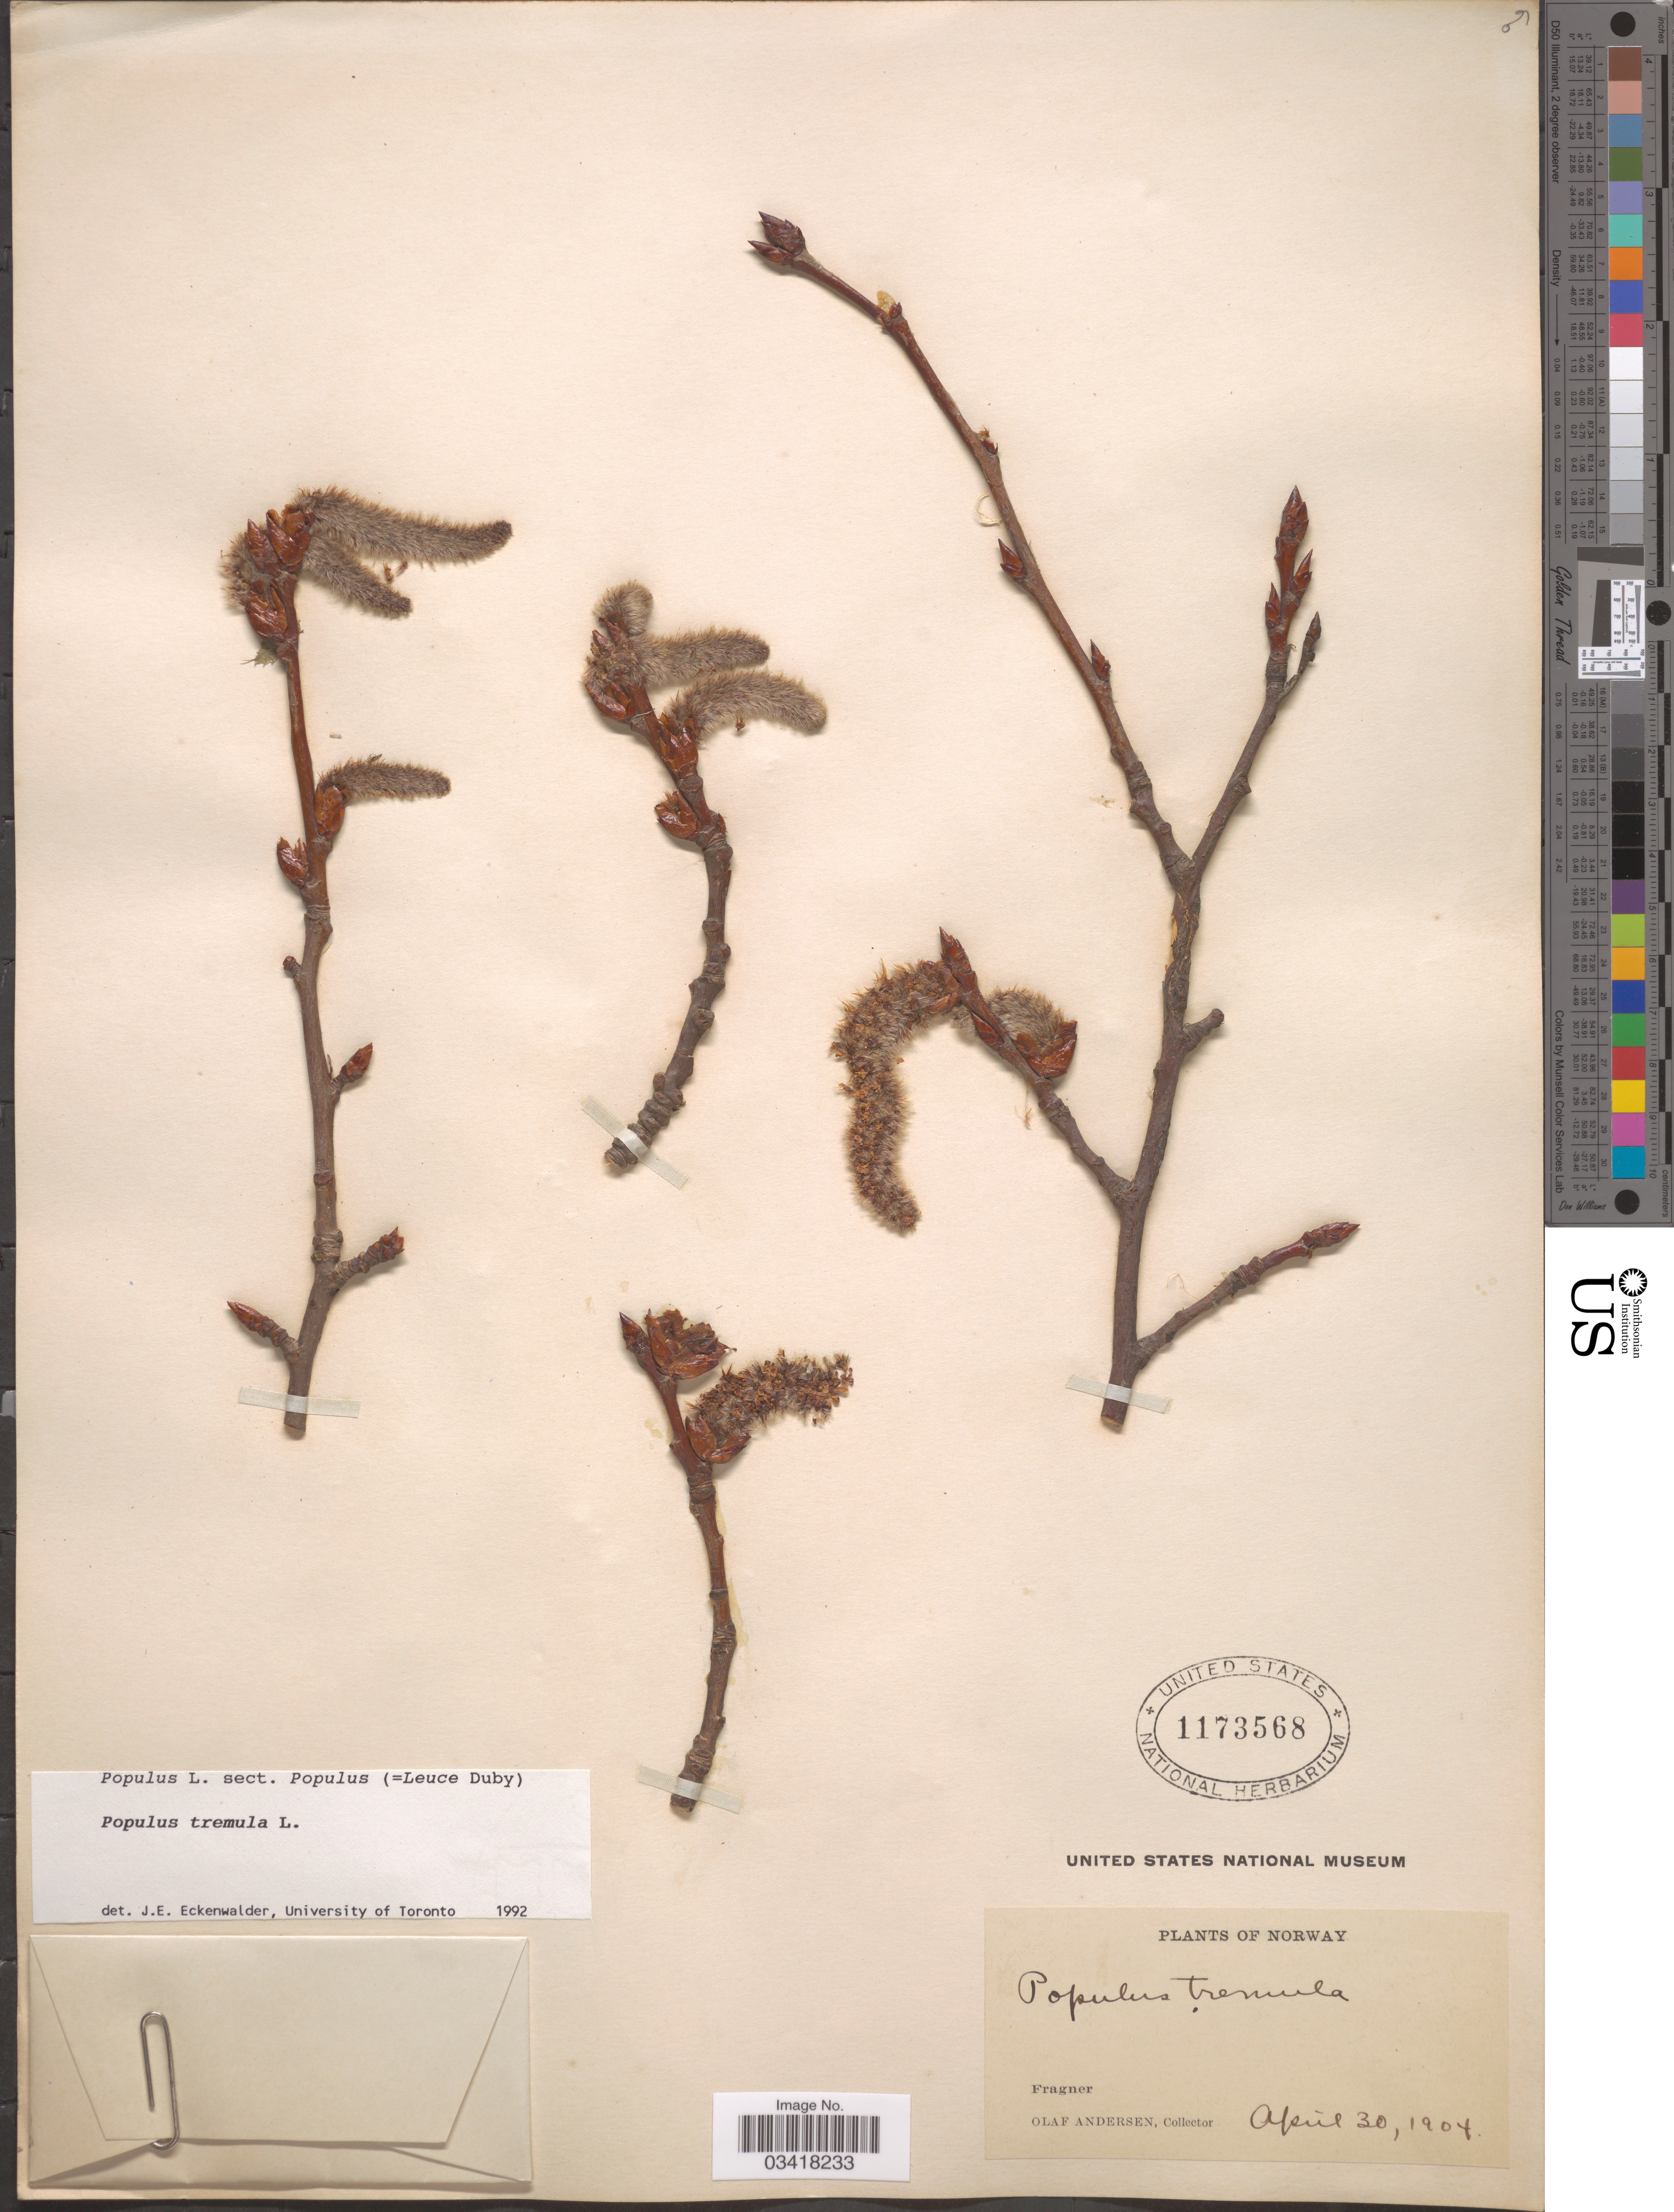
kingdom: Plantae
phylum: Tracheophyta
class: Magnoliopsida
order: Malpighiales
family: Salicaceae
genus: Populus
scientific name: Populus tremula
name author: L.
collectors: O. Andersen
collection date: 1904-04-30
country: Norway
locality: Fragner.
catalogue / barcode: US 1173568